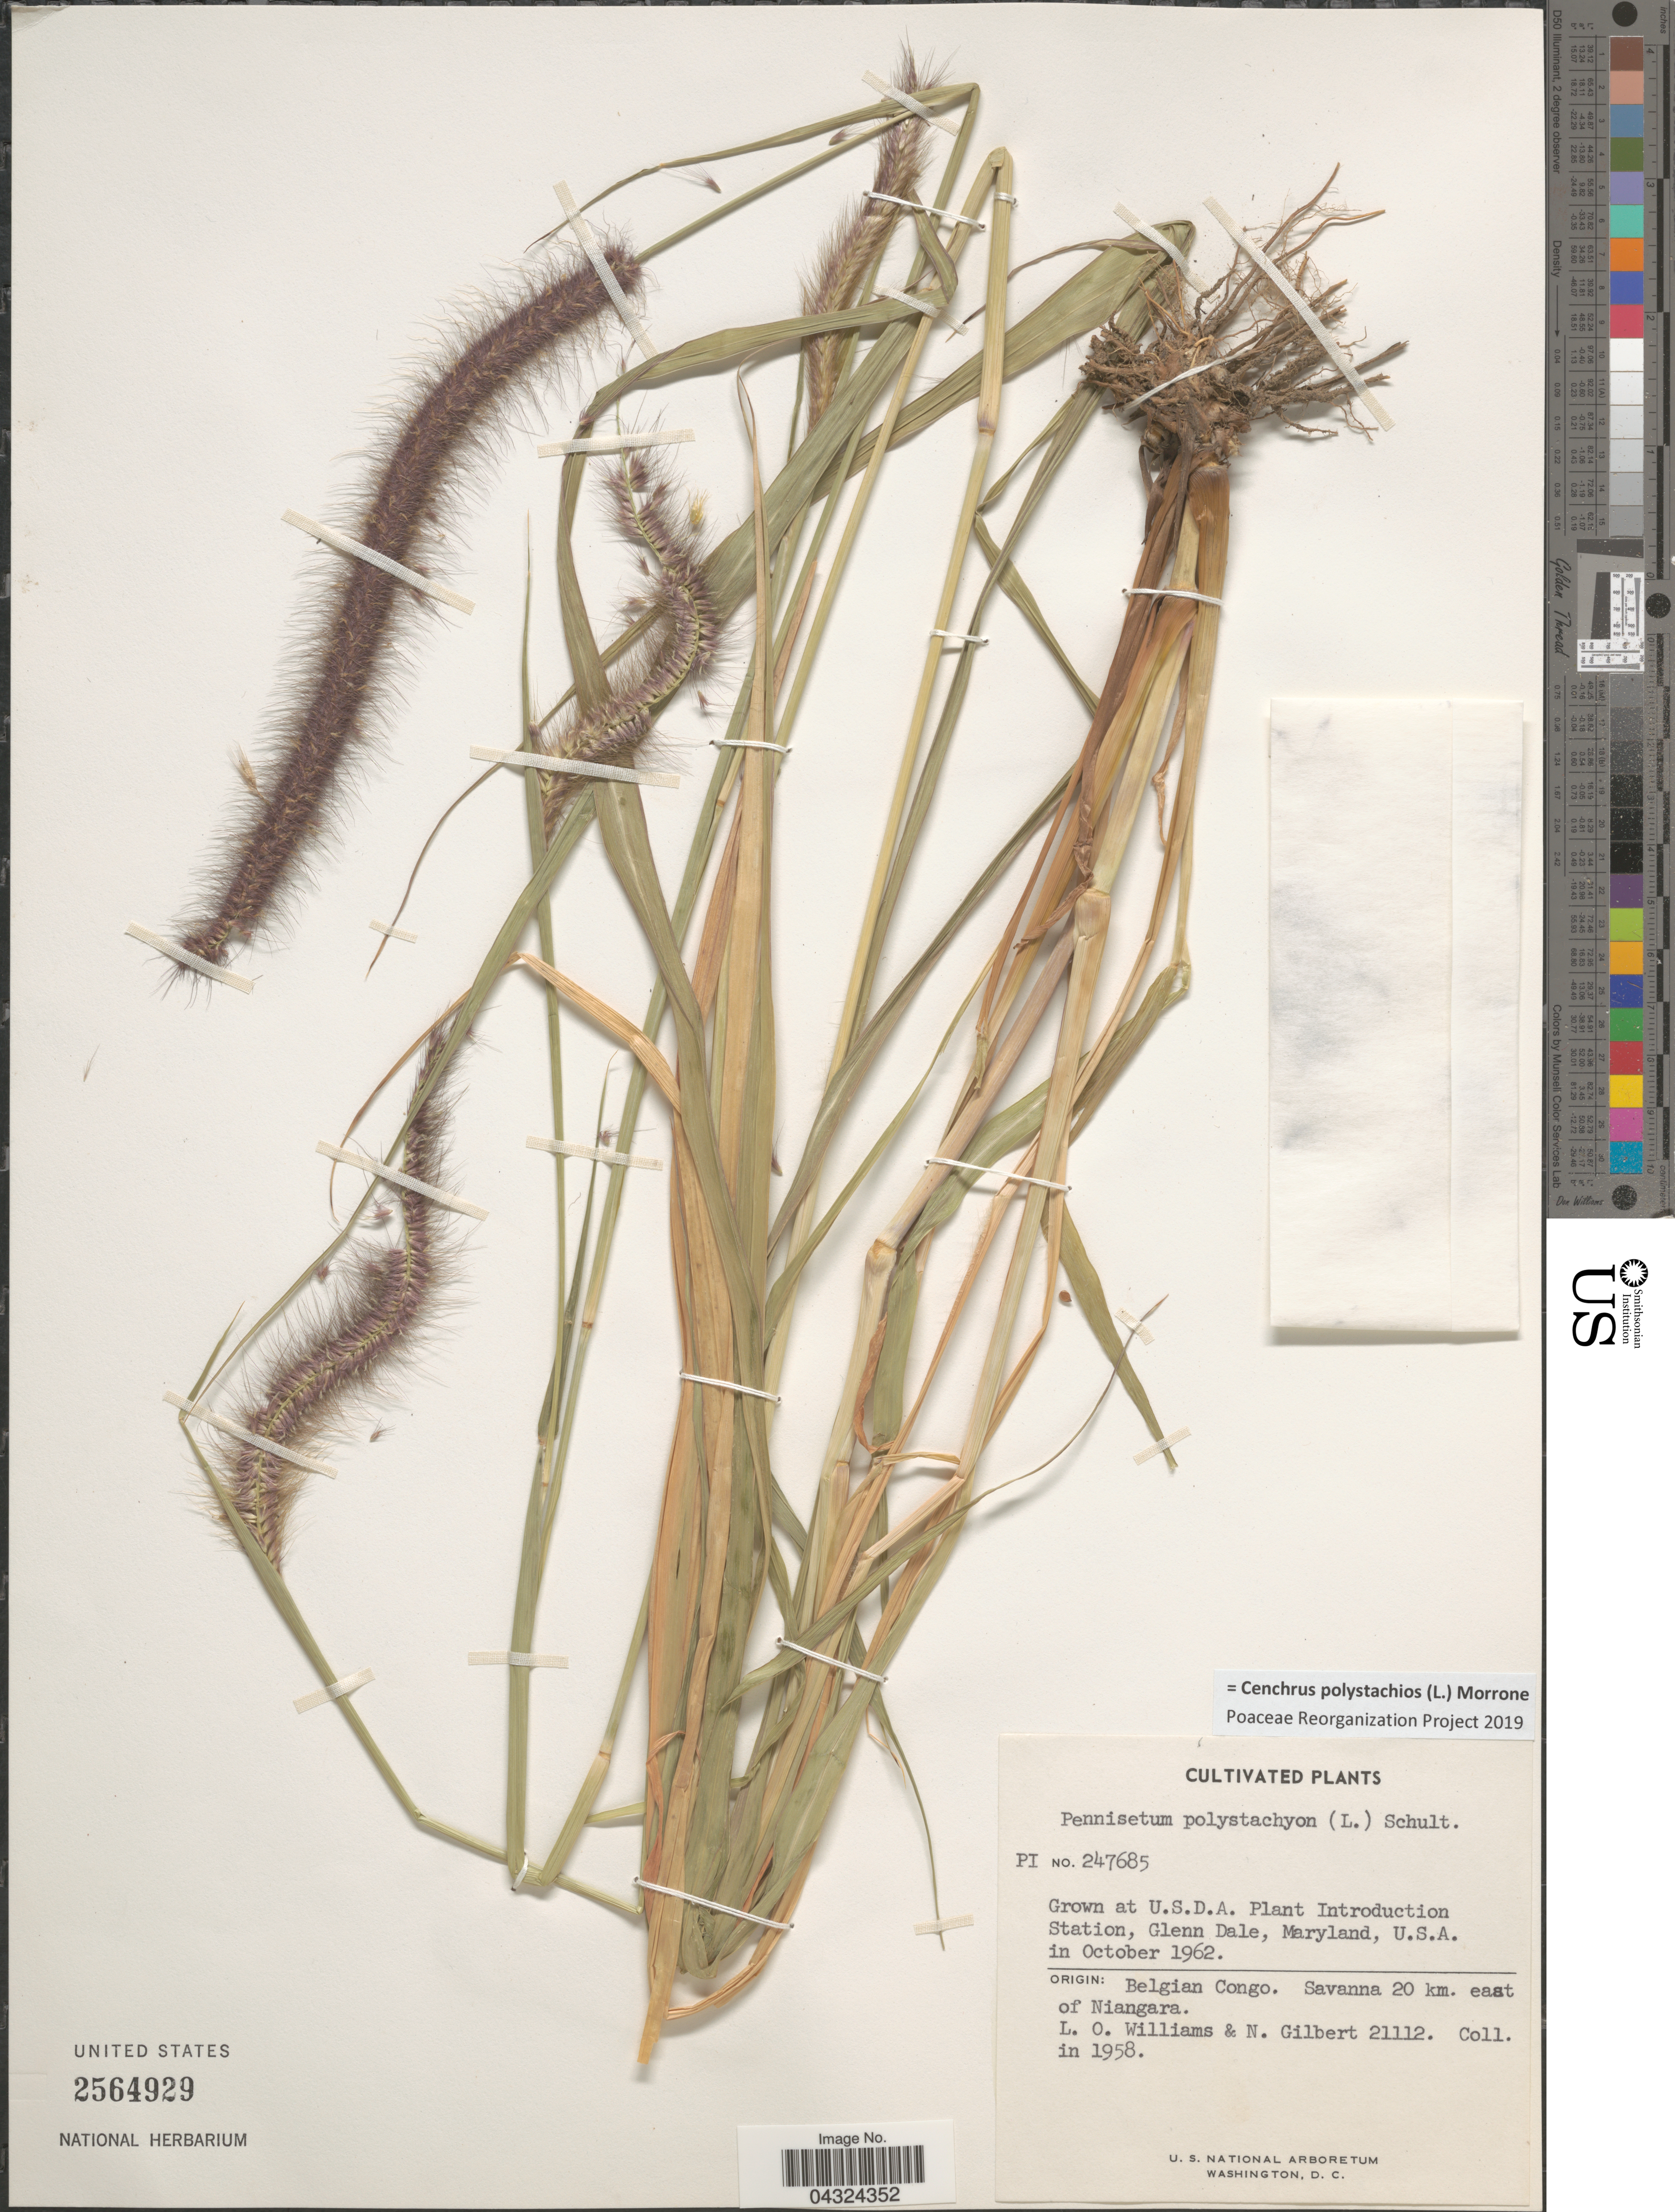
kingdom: Plantae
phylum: Tracheophyta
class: Liliopsida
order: Poales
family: Poaceae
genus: Cenchrus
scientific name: Cenchrus polystachios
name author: (L.) Morrone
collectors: L. O. Williams & N. Gilbert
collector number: PI247685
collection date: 1962-10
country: United States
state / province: Maryland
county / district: Prince George's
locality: U.S.D.A. Plant Introduction Station, Glenn Dale.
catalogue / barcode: US 2564929